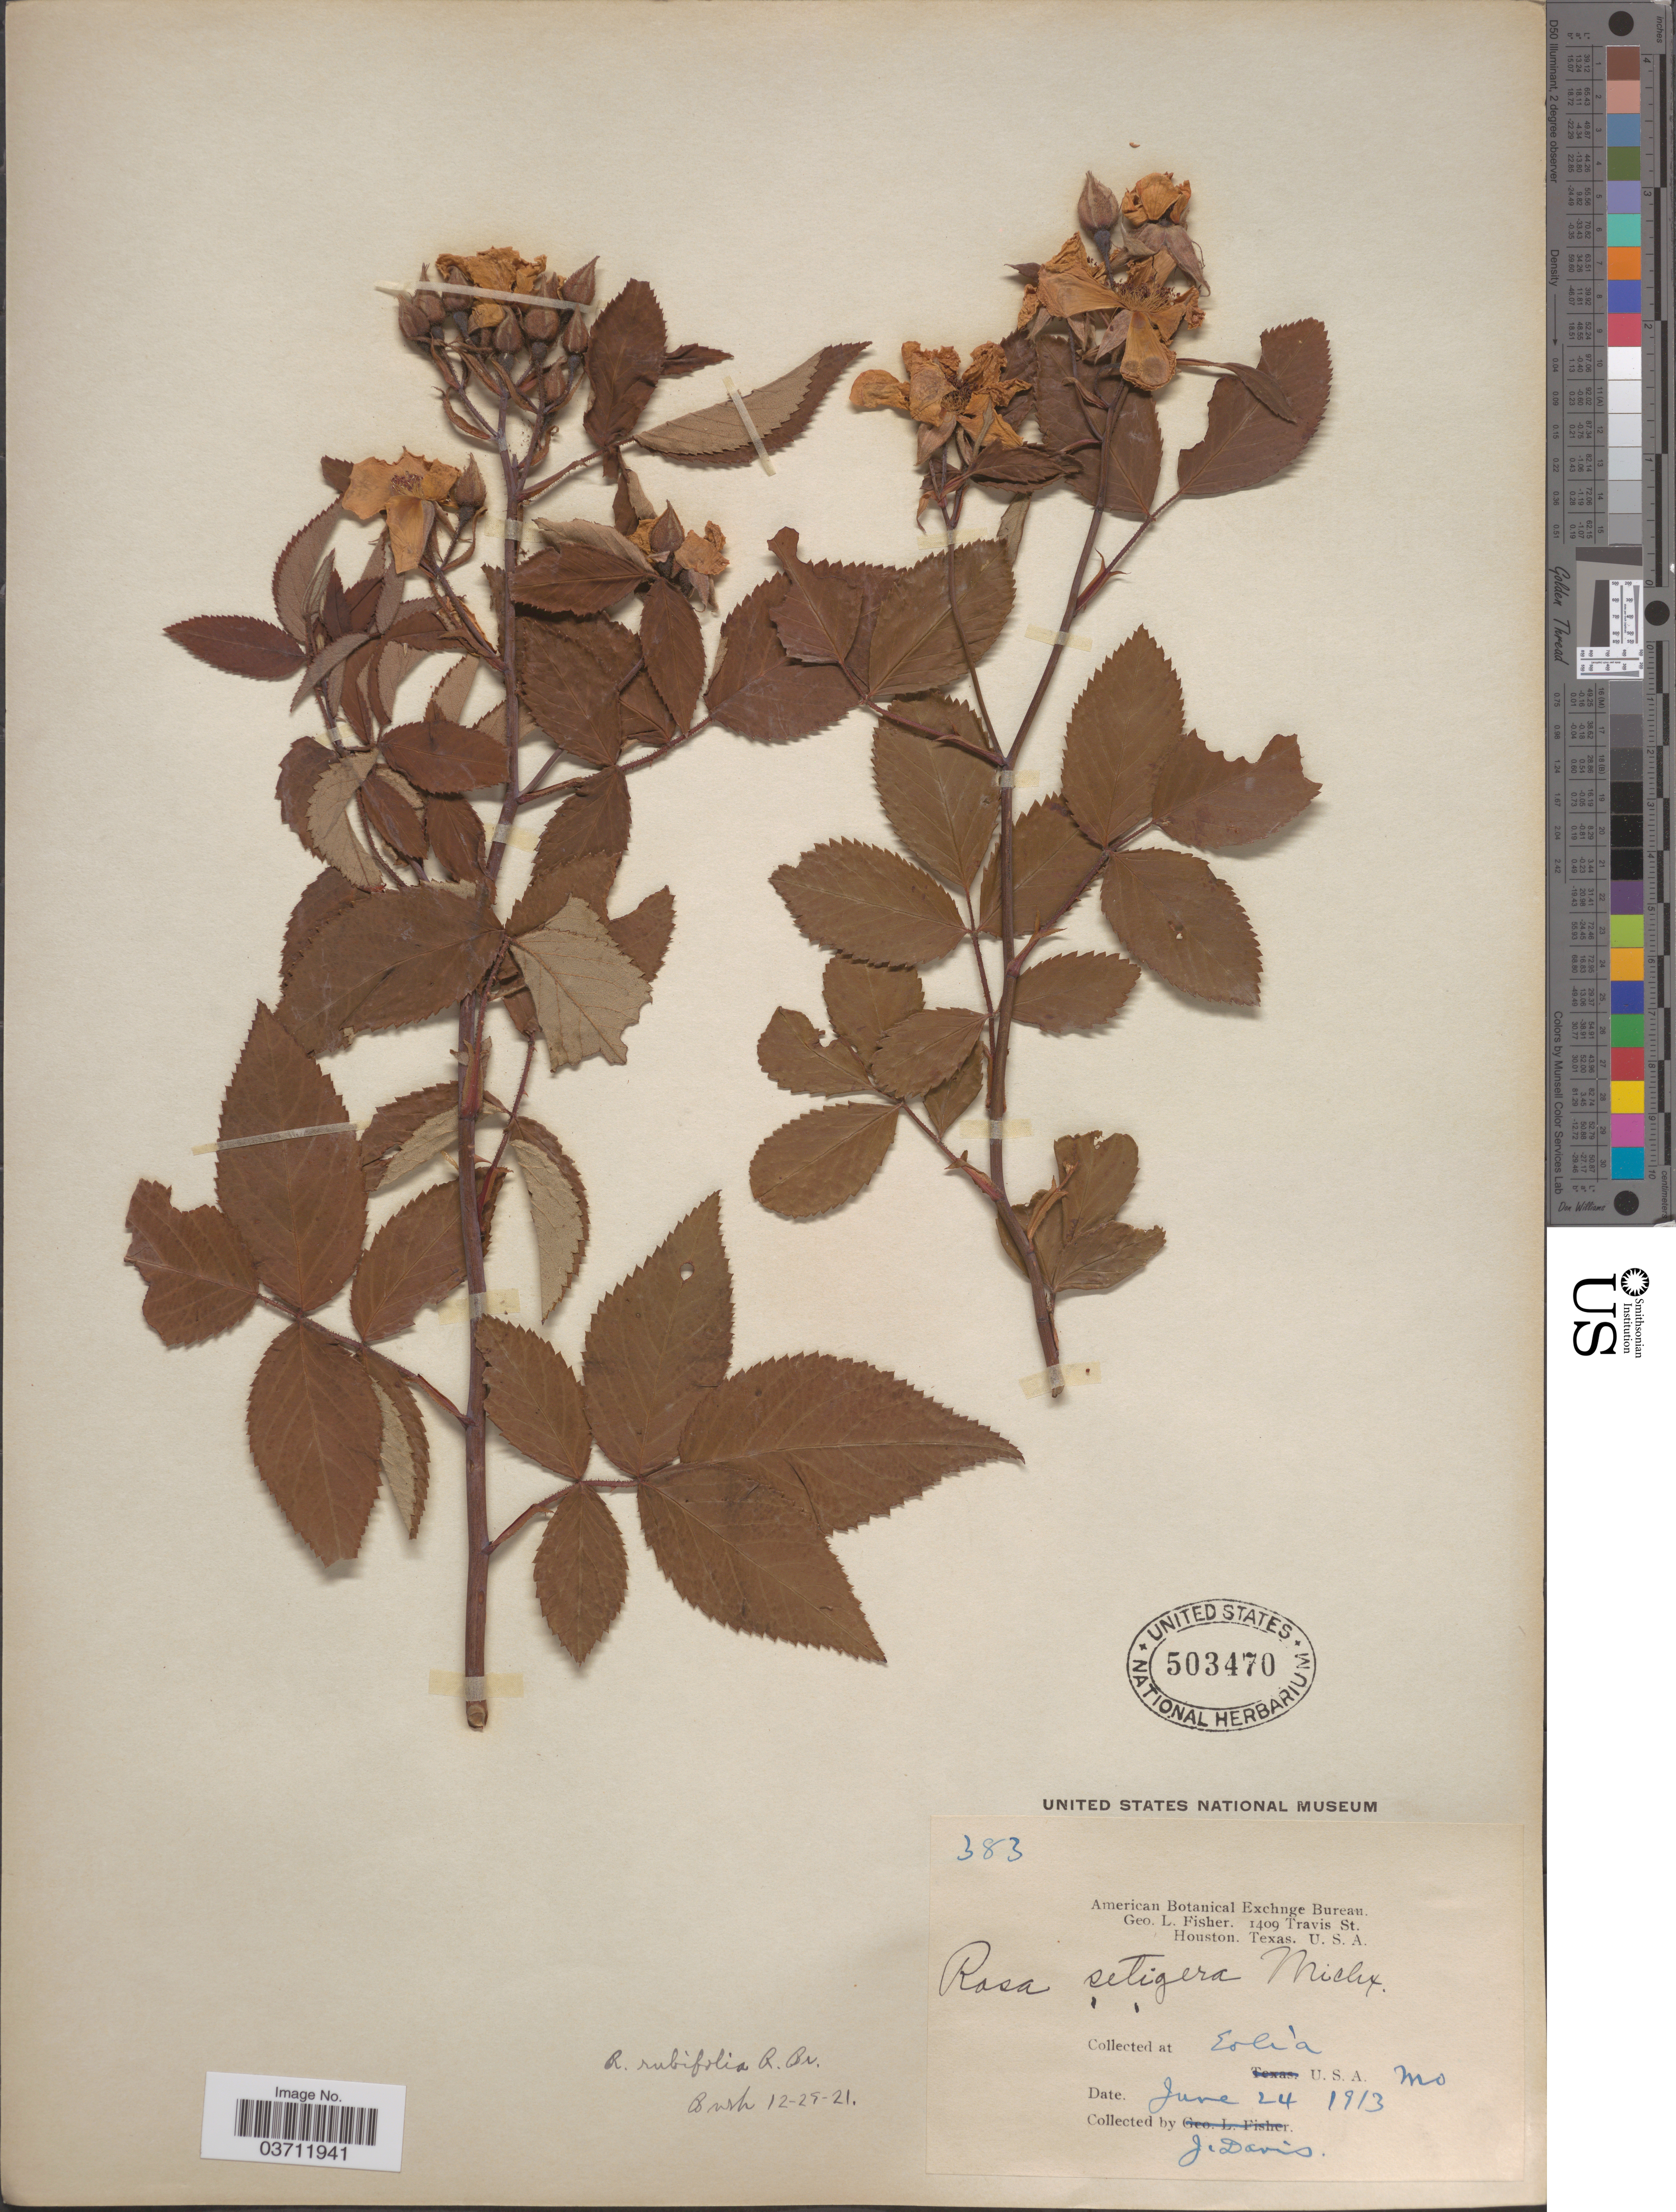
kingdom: Plantae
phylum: Tracheophyta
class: Magnoliopsida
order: Rosales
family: Rosaceae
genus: Rosa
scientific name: Rosa rubifolia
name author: R. Br.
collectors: J. Davis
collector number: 383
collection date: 1913-06-24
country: United States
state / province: Missouri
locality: Eolia.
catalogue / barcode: US 503470